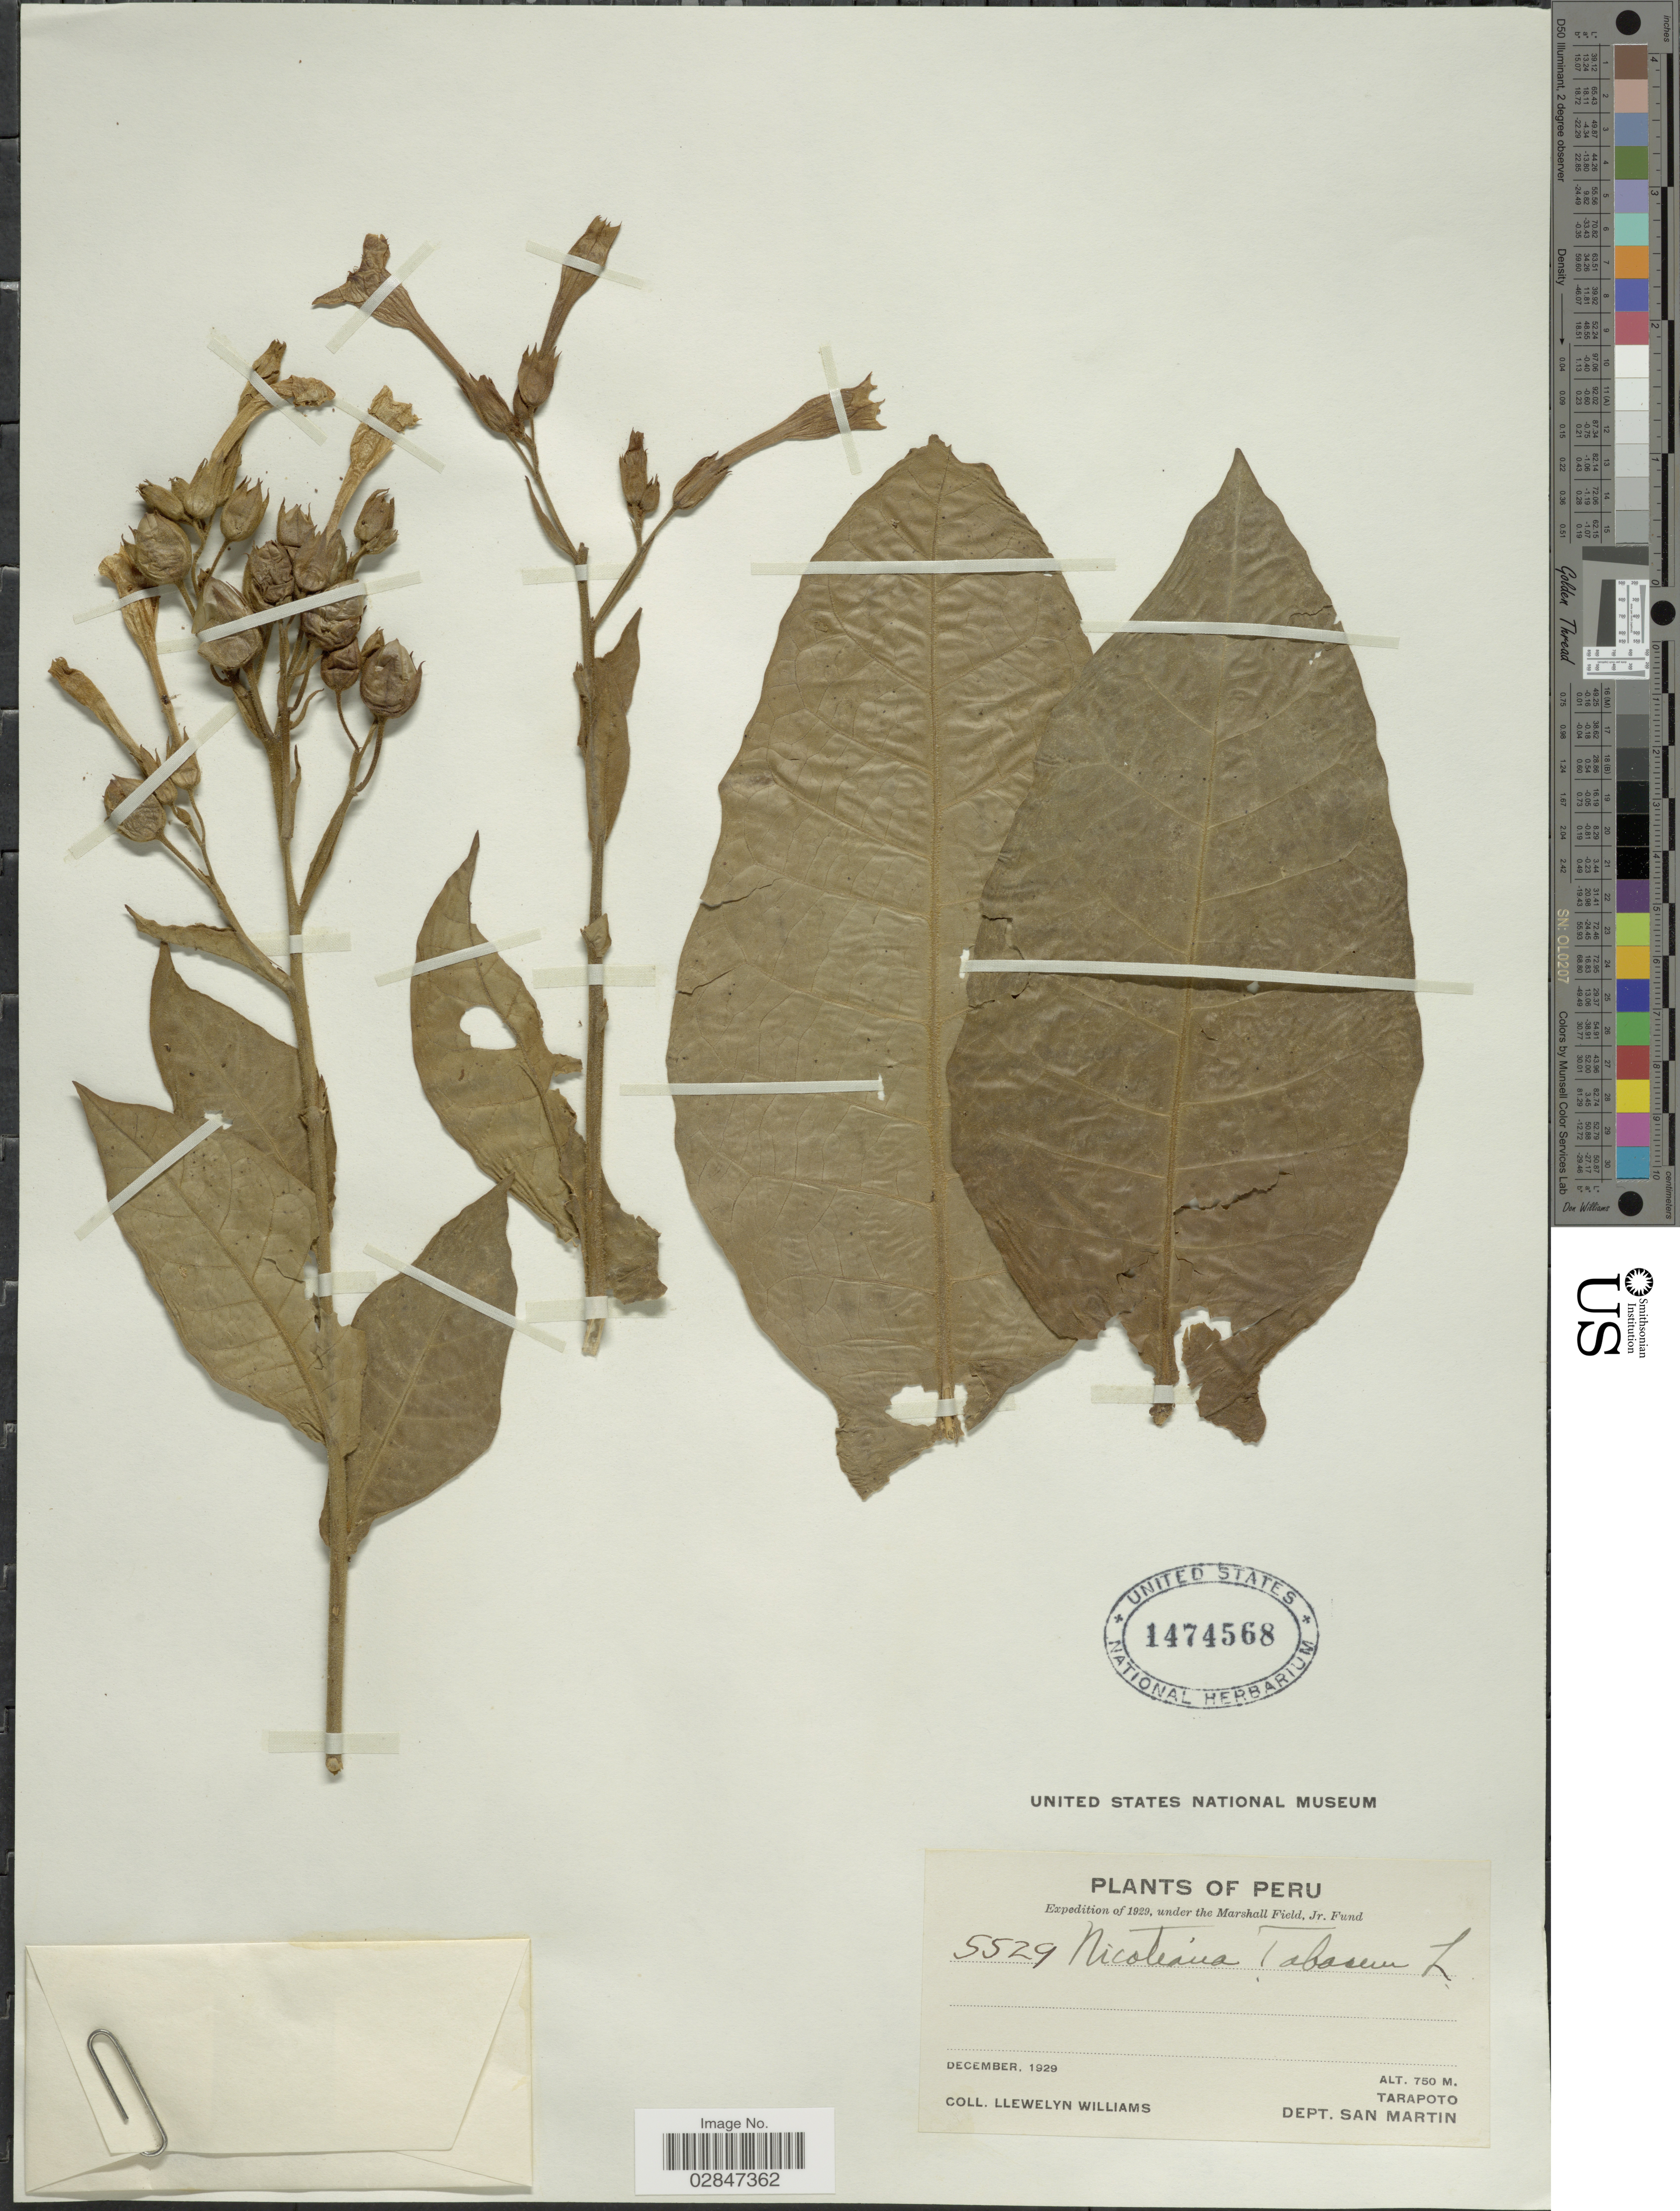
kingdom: Plantae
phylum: Tracheophyta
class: Magnoliopsida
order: Solanales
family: Solanaceae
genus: Nicotiana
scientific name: Nicotiana tabacum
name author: L.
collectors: Ll. Williams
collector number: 5529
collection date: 1929-12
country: Peru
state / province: San Martín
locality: Tarapoto, Dept. San Martin.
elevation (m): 750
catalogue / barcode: US 1474568